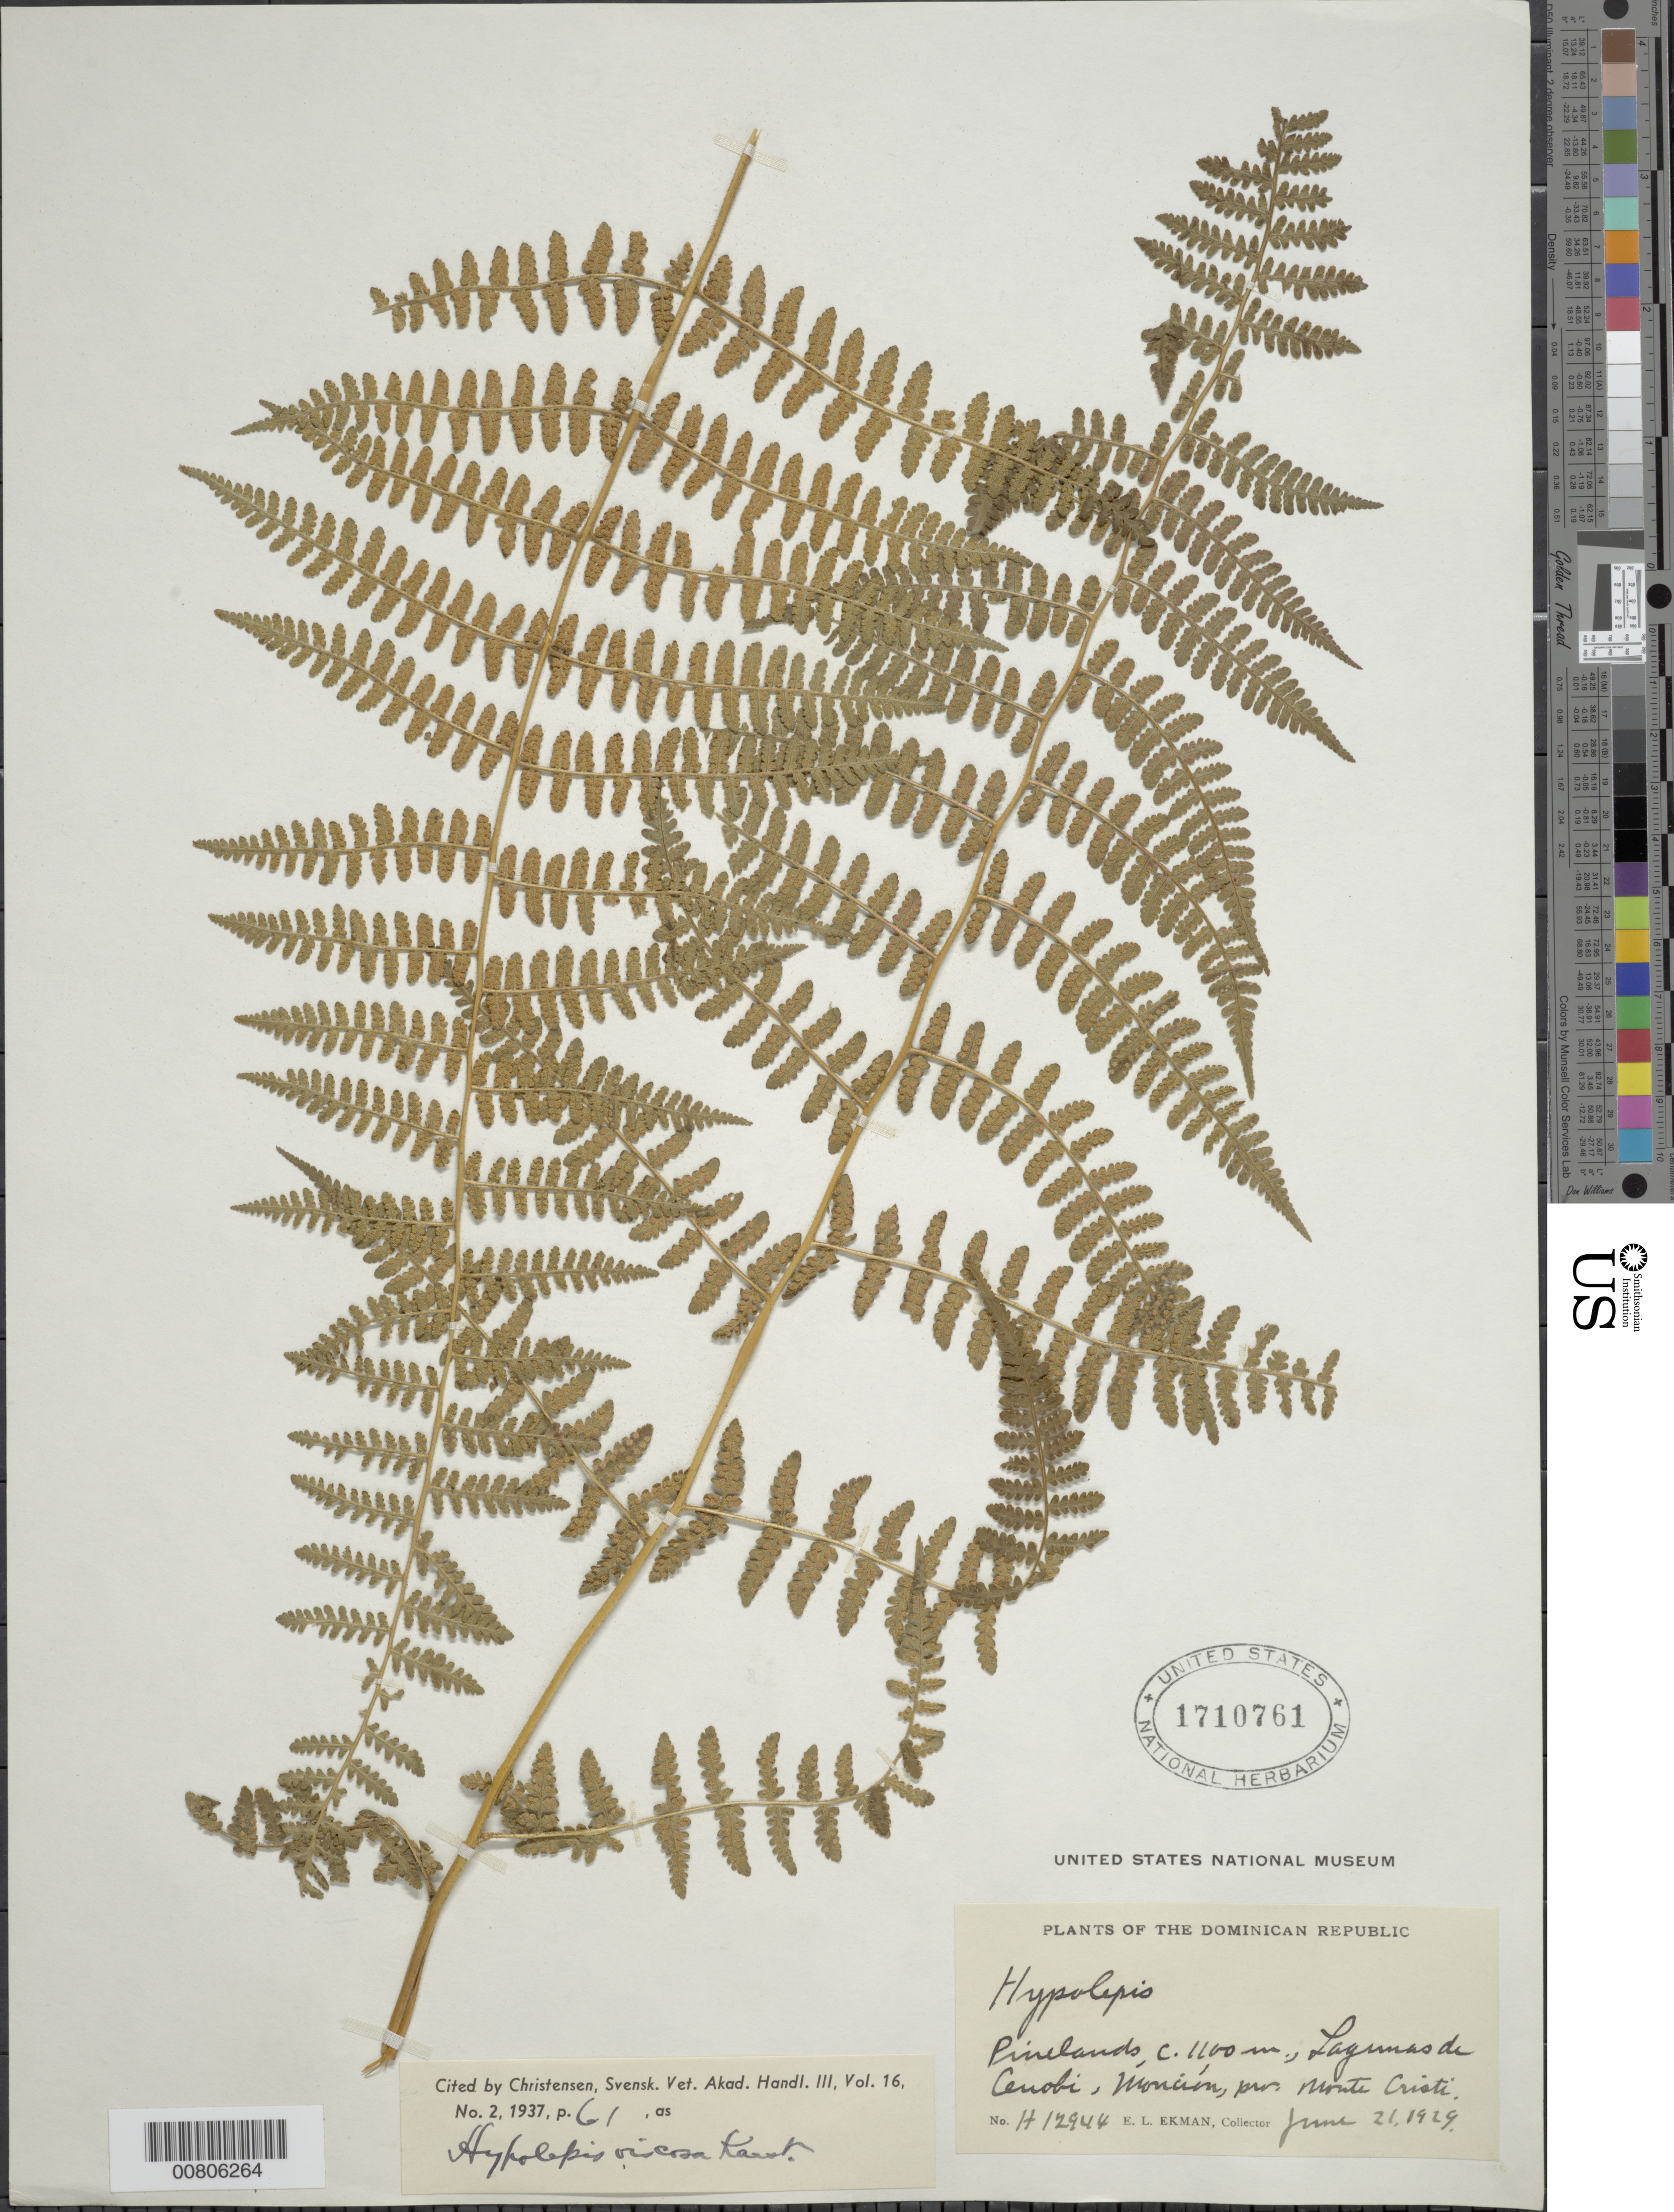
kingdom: Plantae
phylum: Tracheophyta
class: Polypodiopsida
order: Polypodiales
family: Dennstaedtiaceae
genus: Hypolepis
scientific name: Hypolepis viscosa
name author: H. Karst.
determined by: Christensen, C. F. A.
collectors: E. L. Ekman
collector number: H 12944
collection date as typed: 21 Jun 1929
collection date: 1929-06-21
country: Dominican Republic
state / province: Monte Cristi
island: Hispaniola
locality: Cordillera Central, Monción, Lagunas de Cenobí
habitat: Pinelands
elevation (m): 1100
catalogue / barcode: US 1710761